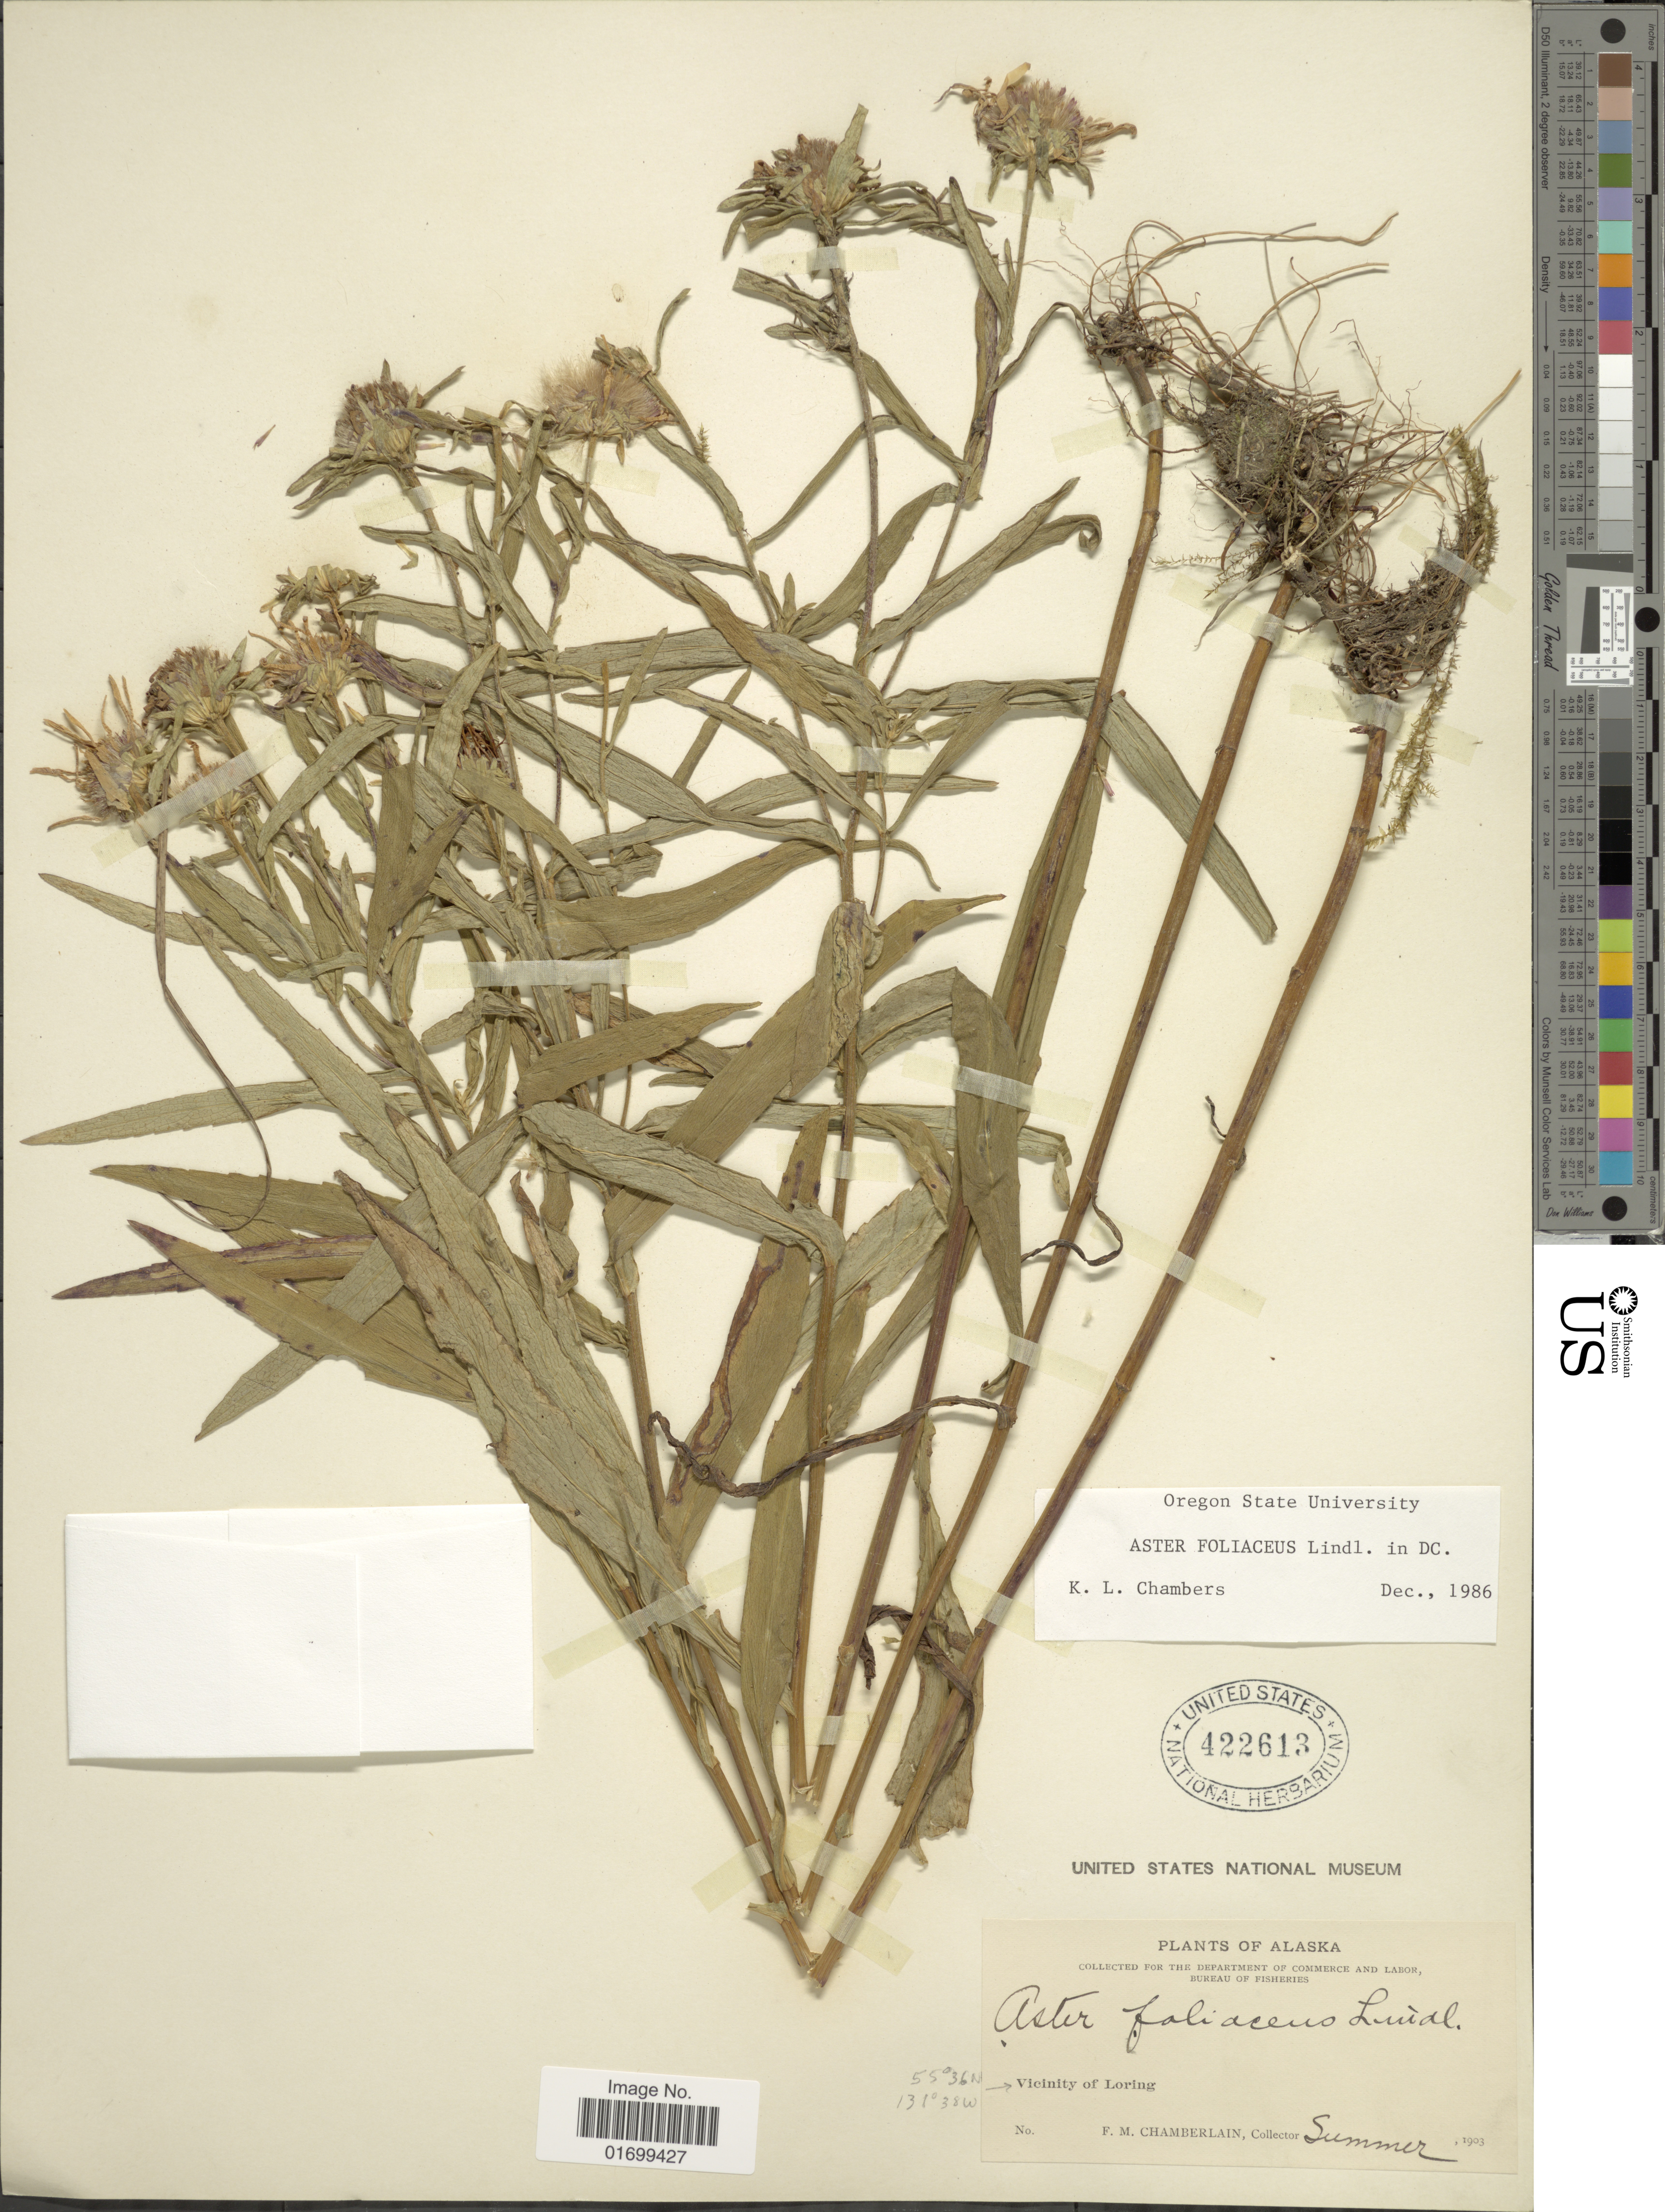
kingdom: Plantae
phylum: Tracheophyta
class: Magnoliopsida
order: Asterales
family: Asteraceae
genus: Symphyotrichum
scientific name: Symphyotrichum foliaceum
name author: (Lindl. ex DC.) G.L. Nesom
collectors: F. Chamberlain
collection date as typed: summer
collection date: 1903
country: United States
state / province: Alaska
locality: Vicinity of Loring.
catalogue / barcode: US 422613